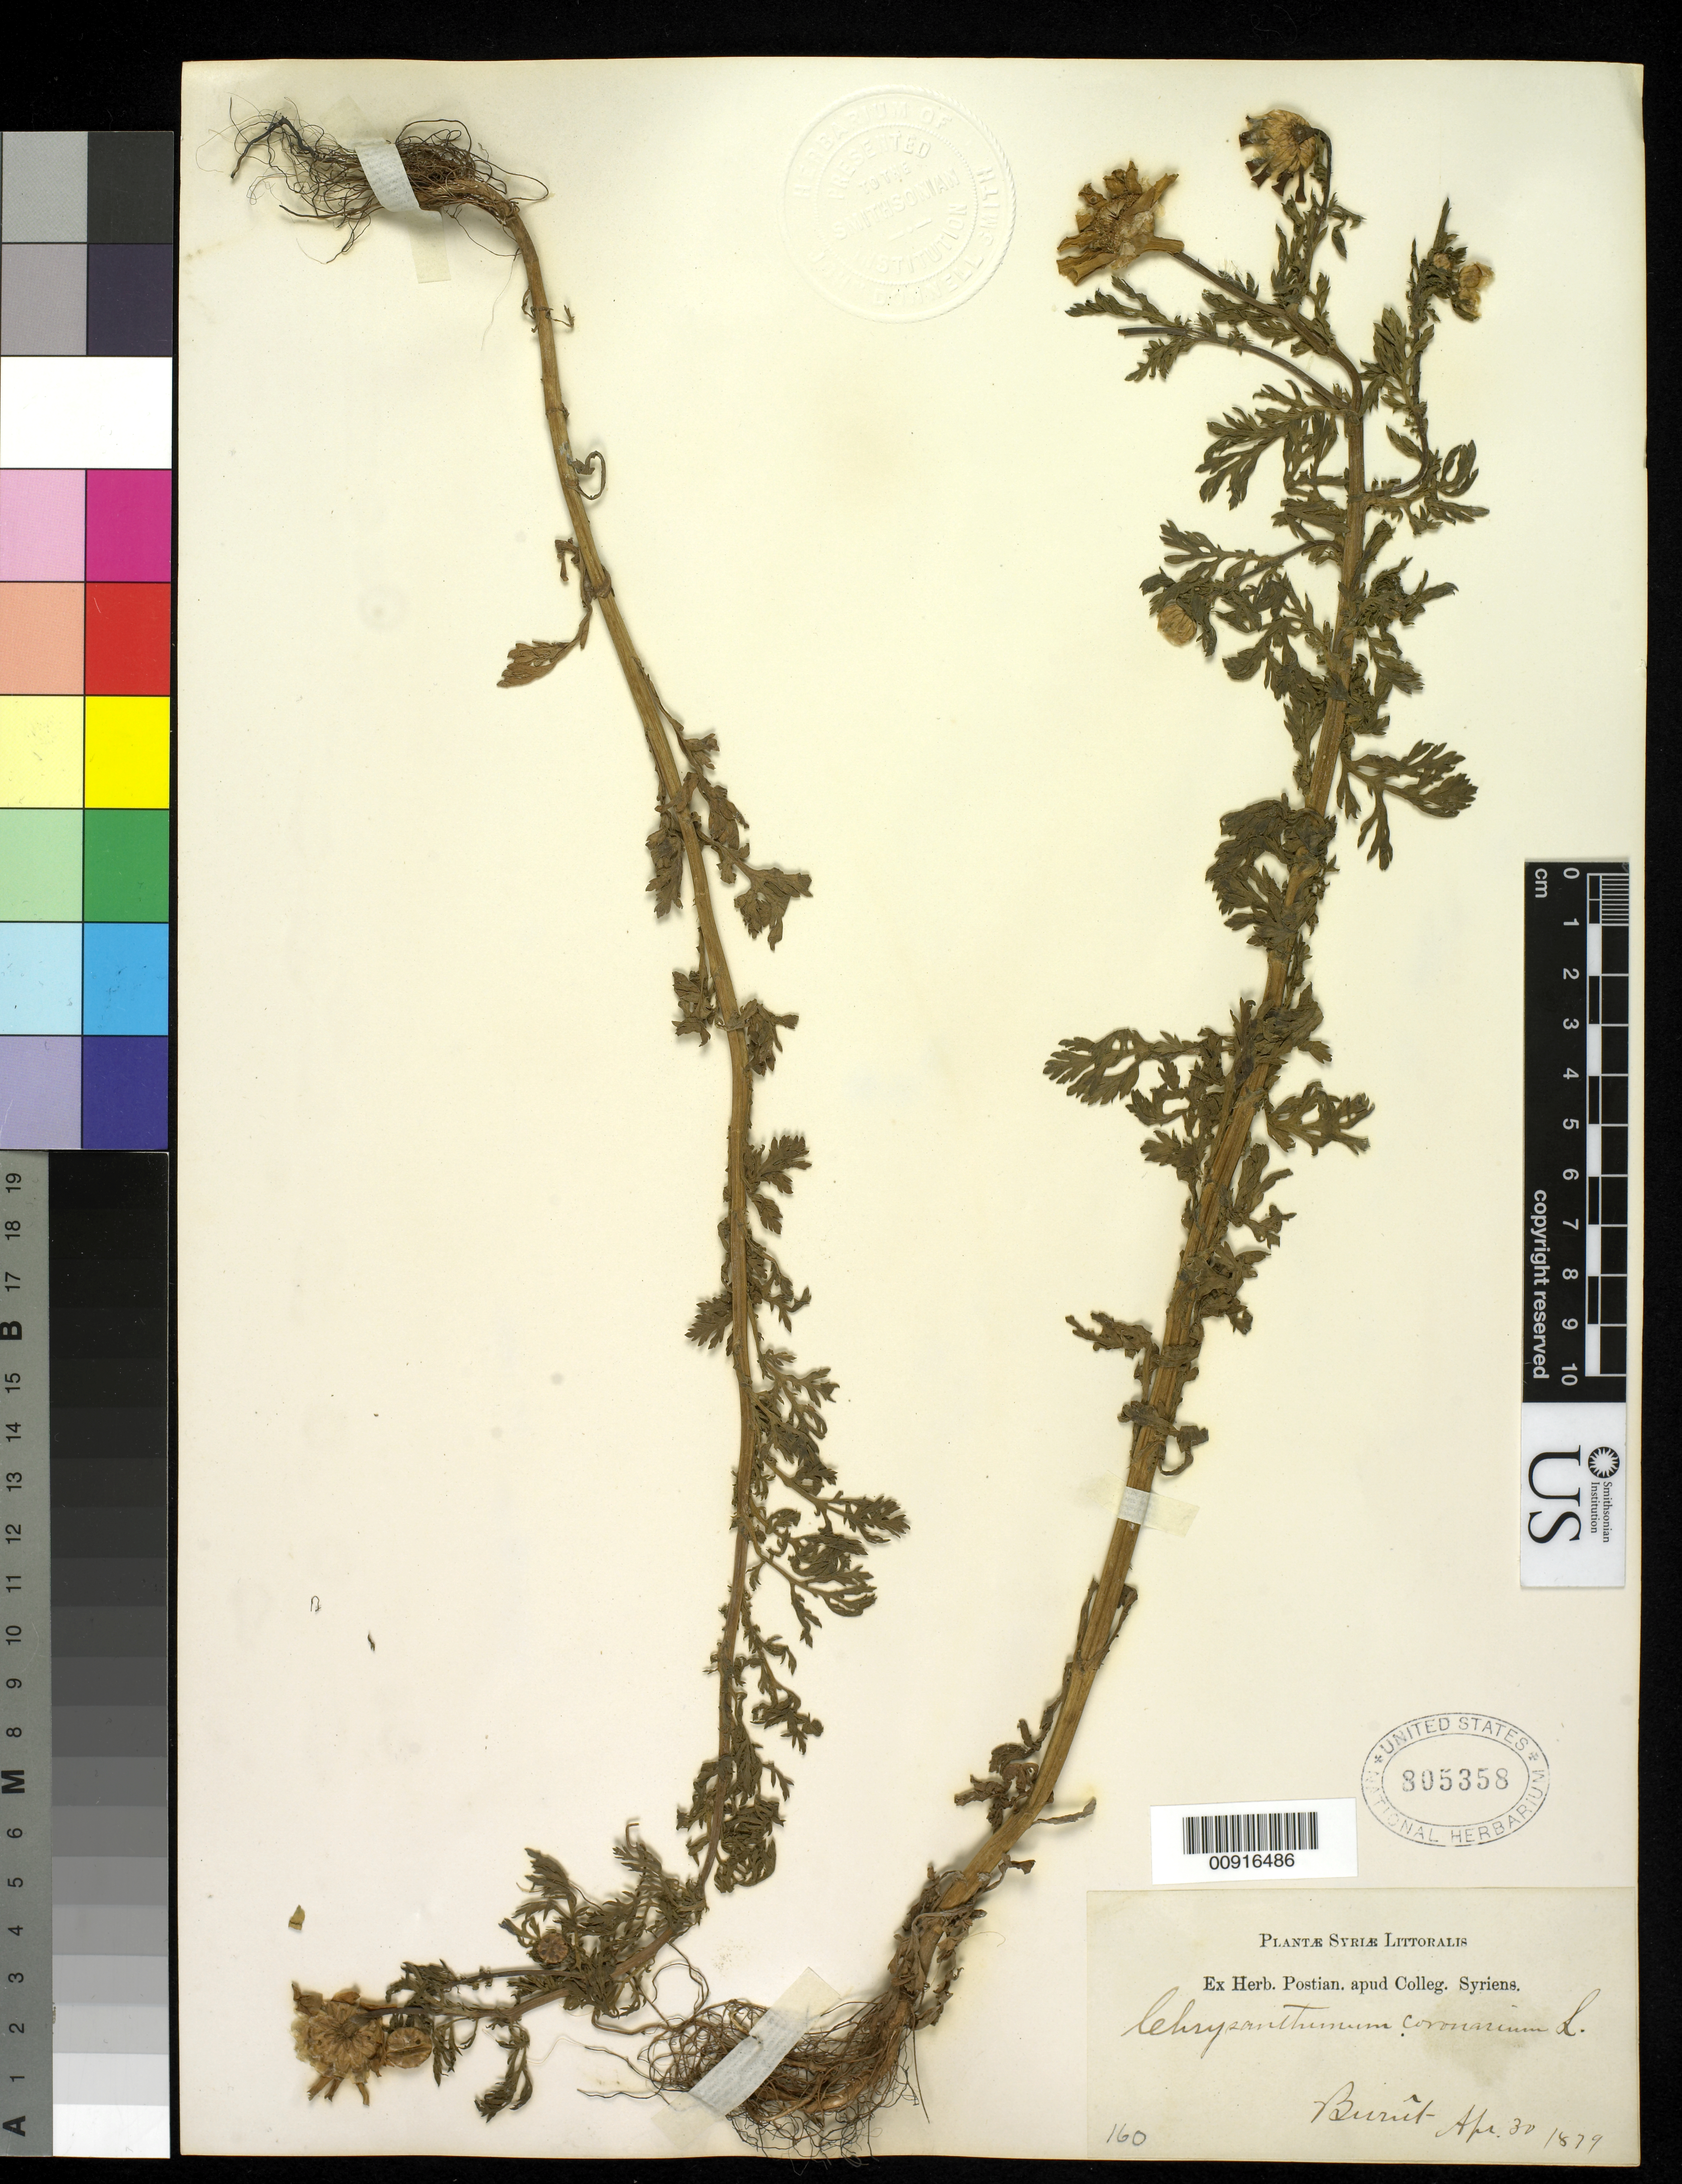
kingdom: Plantae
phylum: Tracheophyta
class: Magnoliopsida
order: Asterales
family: Asteraceae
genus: Chrysanthemum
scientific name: Chrysanthemum coronarium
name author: L.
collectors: -. Postian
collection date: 1879-04-30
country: Lebanon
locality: Beirut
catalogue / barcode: US 805358